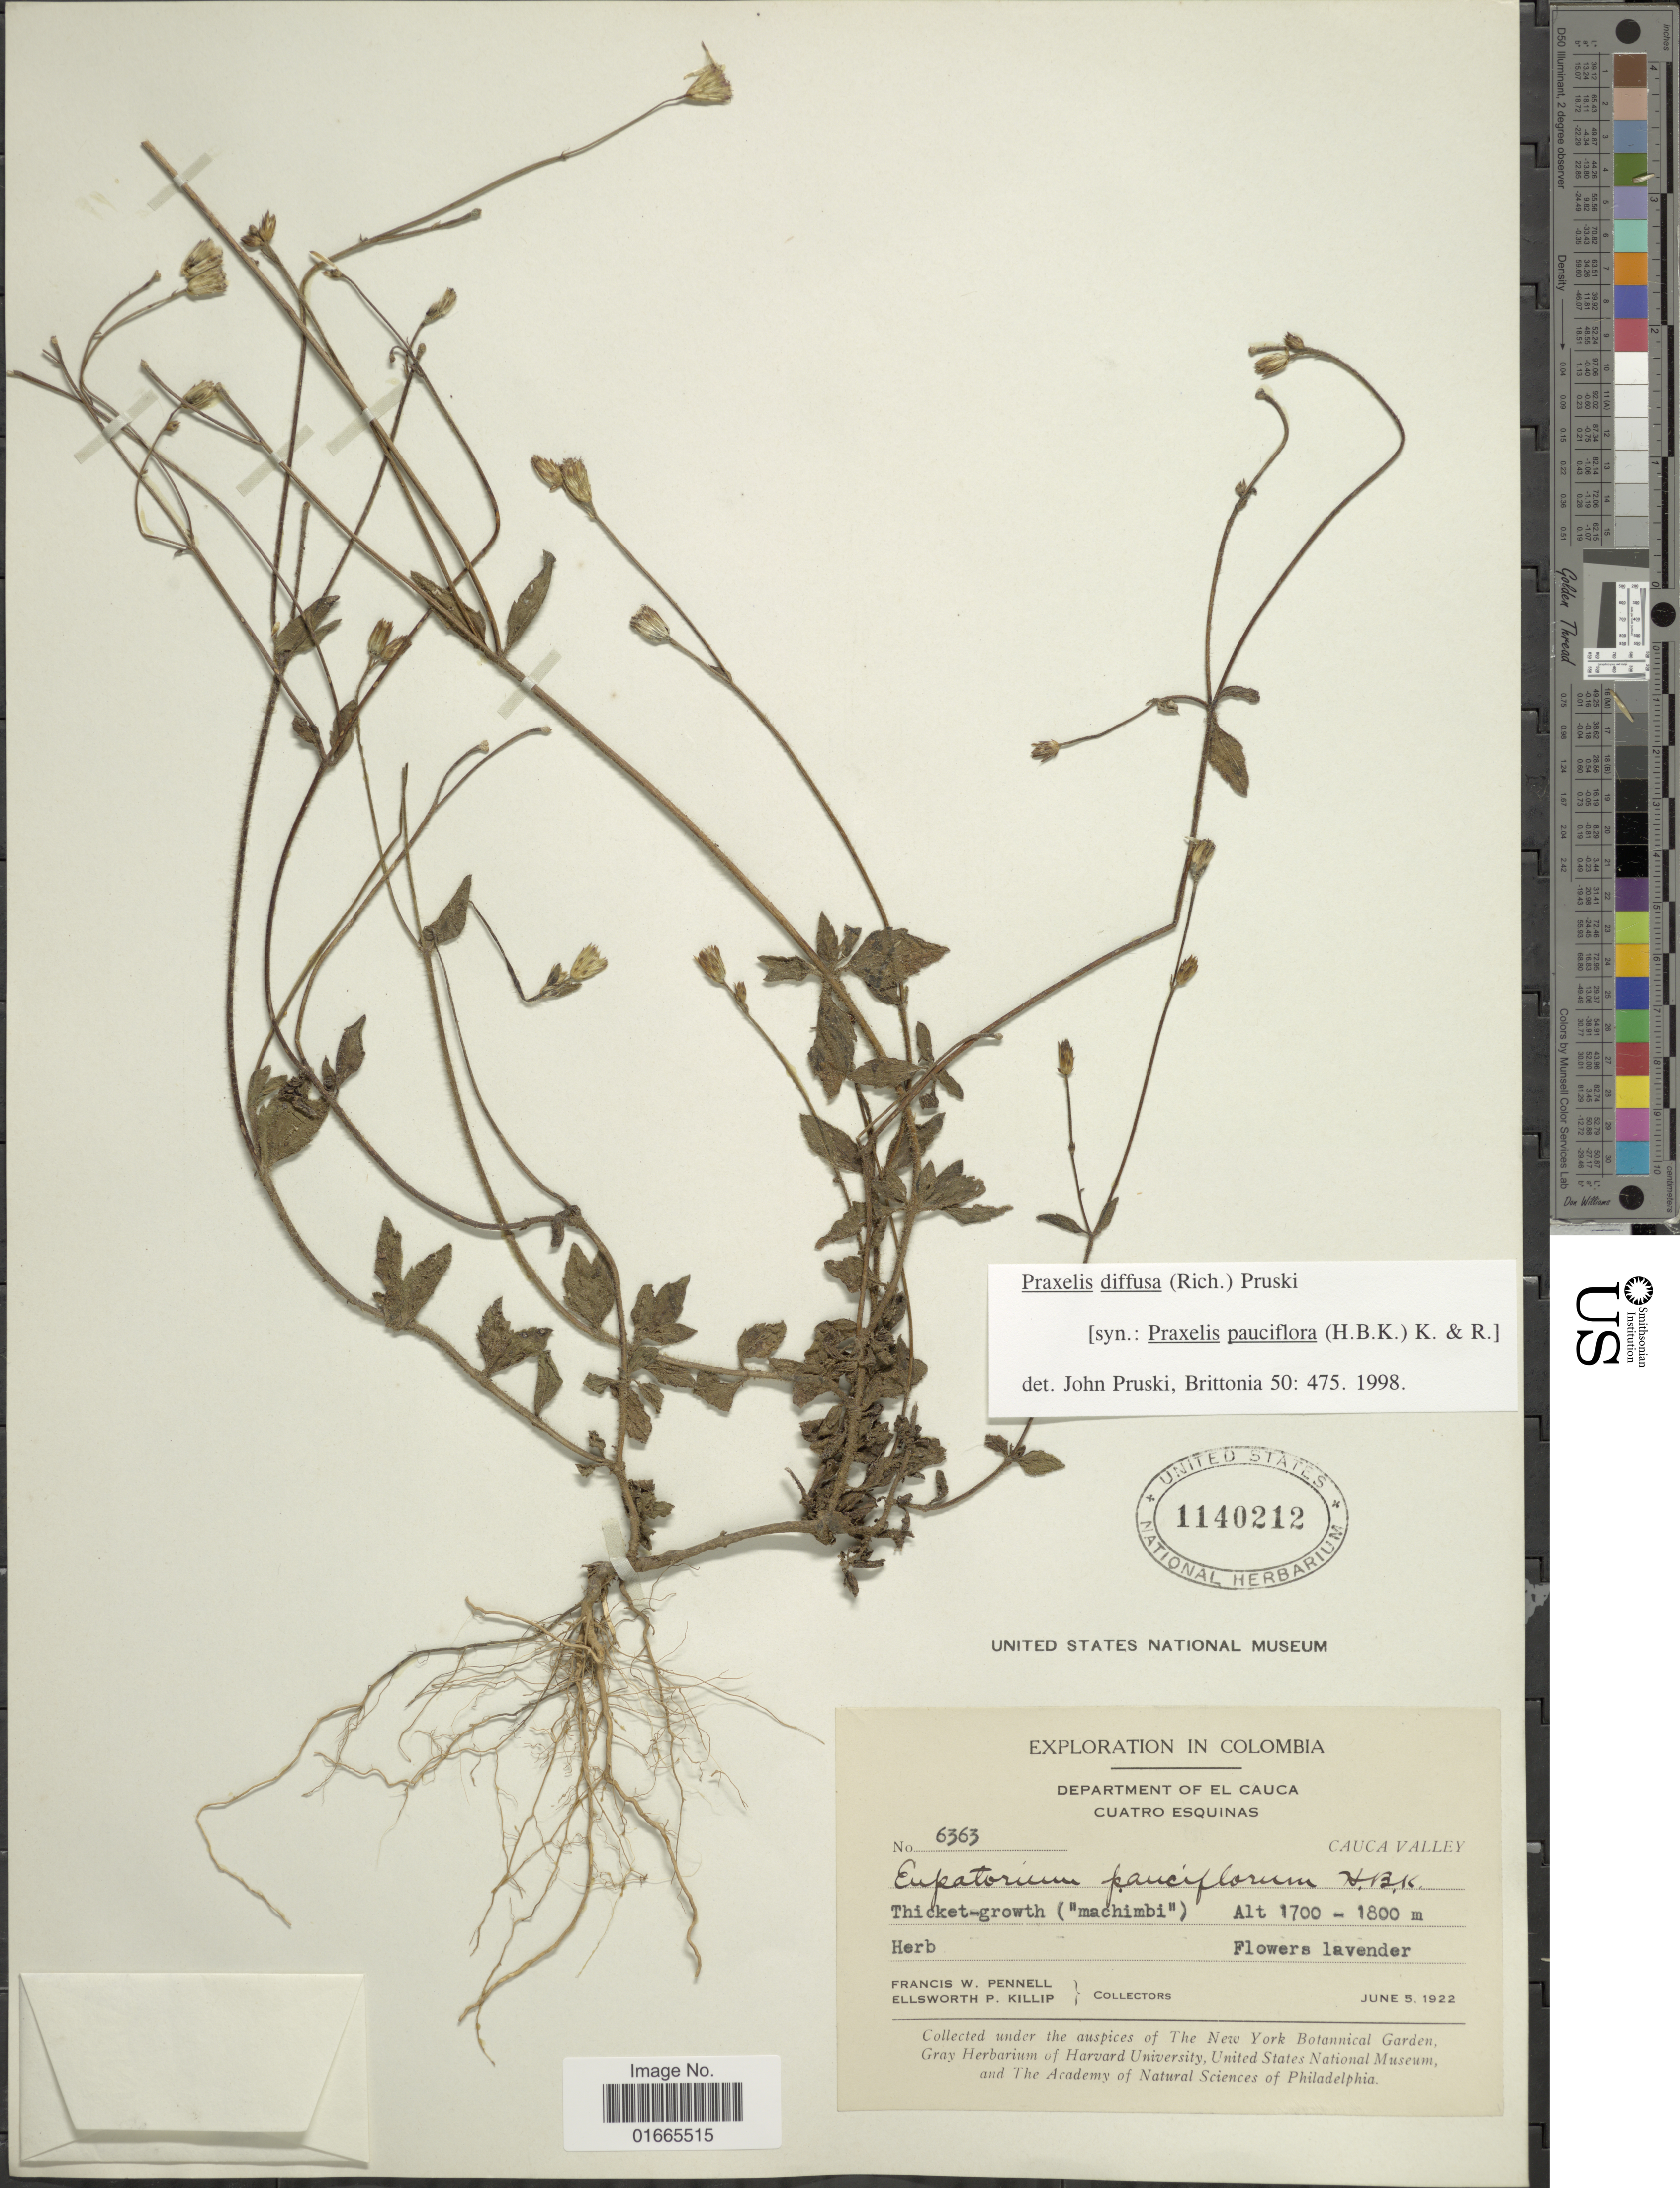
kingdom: Plantae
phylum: Tracheophyta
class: Magnoliopsida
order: Asterales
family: Asteraceae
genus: Praxelis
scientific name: Praxelis diffusa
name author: (Rich.) Pruski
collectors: F. W. Pennell & E. P. Killip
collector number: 6363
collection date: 1922-06-05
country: Colombia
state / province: Valle del Cauca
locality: Department of El Cauca, Cuatro Esquinas, Cauca Valley.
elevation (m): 1700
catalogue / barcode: US 1140212